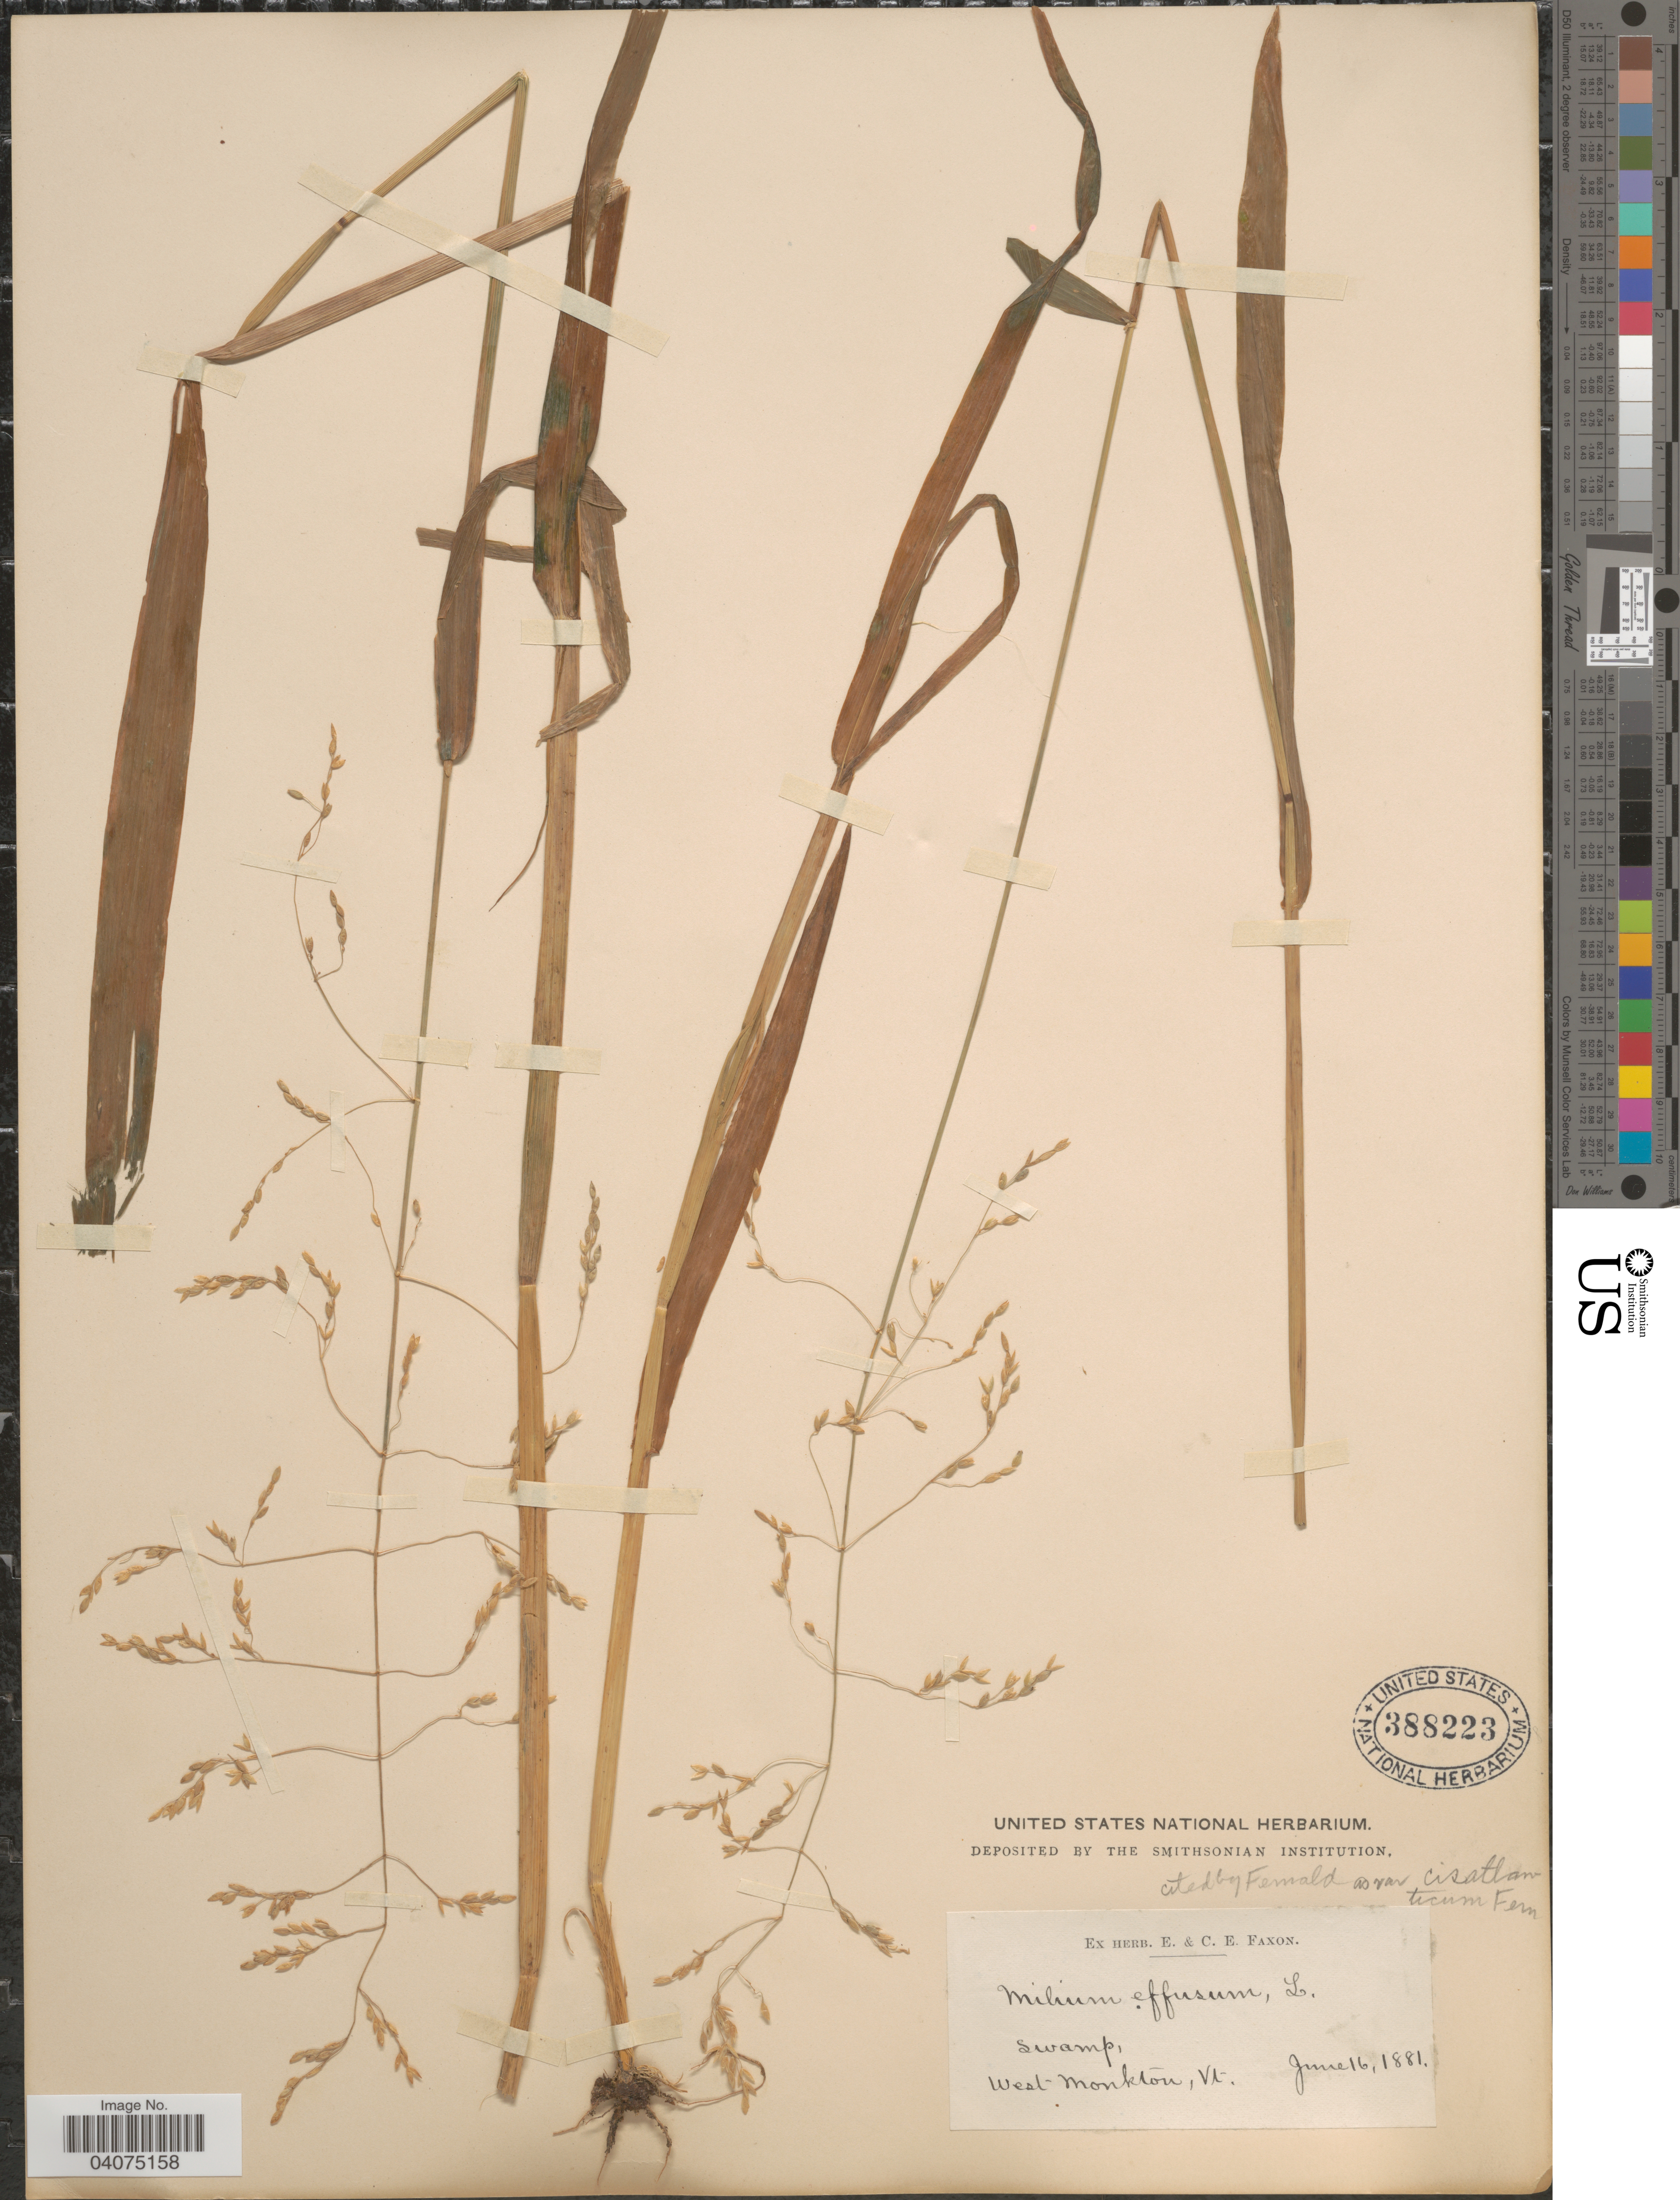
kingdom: Plantae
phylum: Tracheophyta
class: Liliopsida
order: Poales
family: Poaceae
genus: Milium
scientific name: Milium effusum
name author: L.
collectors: E. Faxon & C. Faxon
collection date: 1881-06-16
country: United States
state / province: Vermont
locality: Swamps, West Monkton.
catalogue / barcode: US 388223